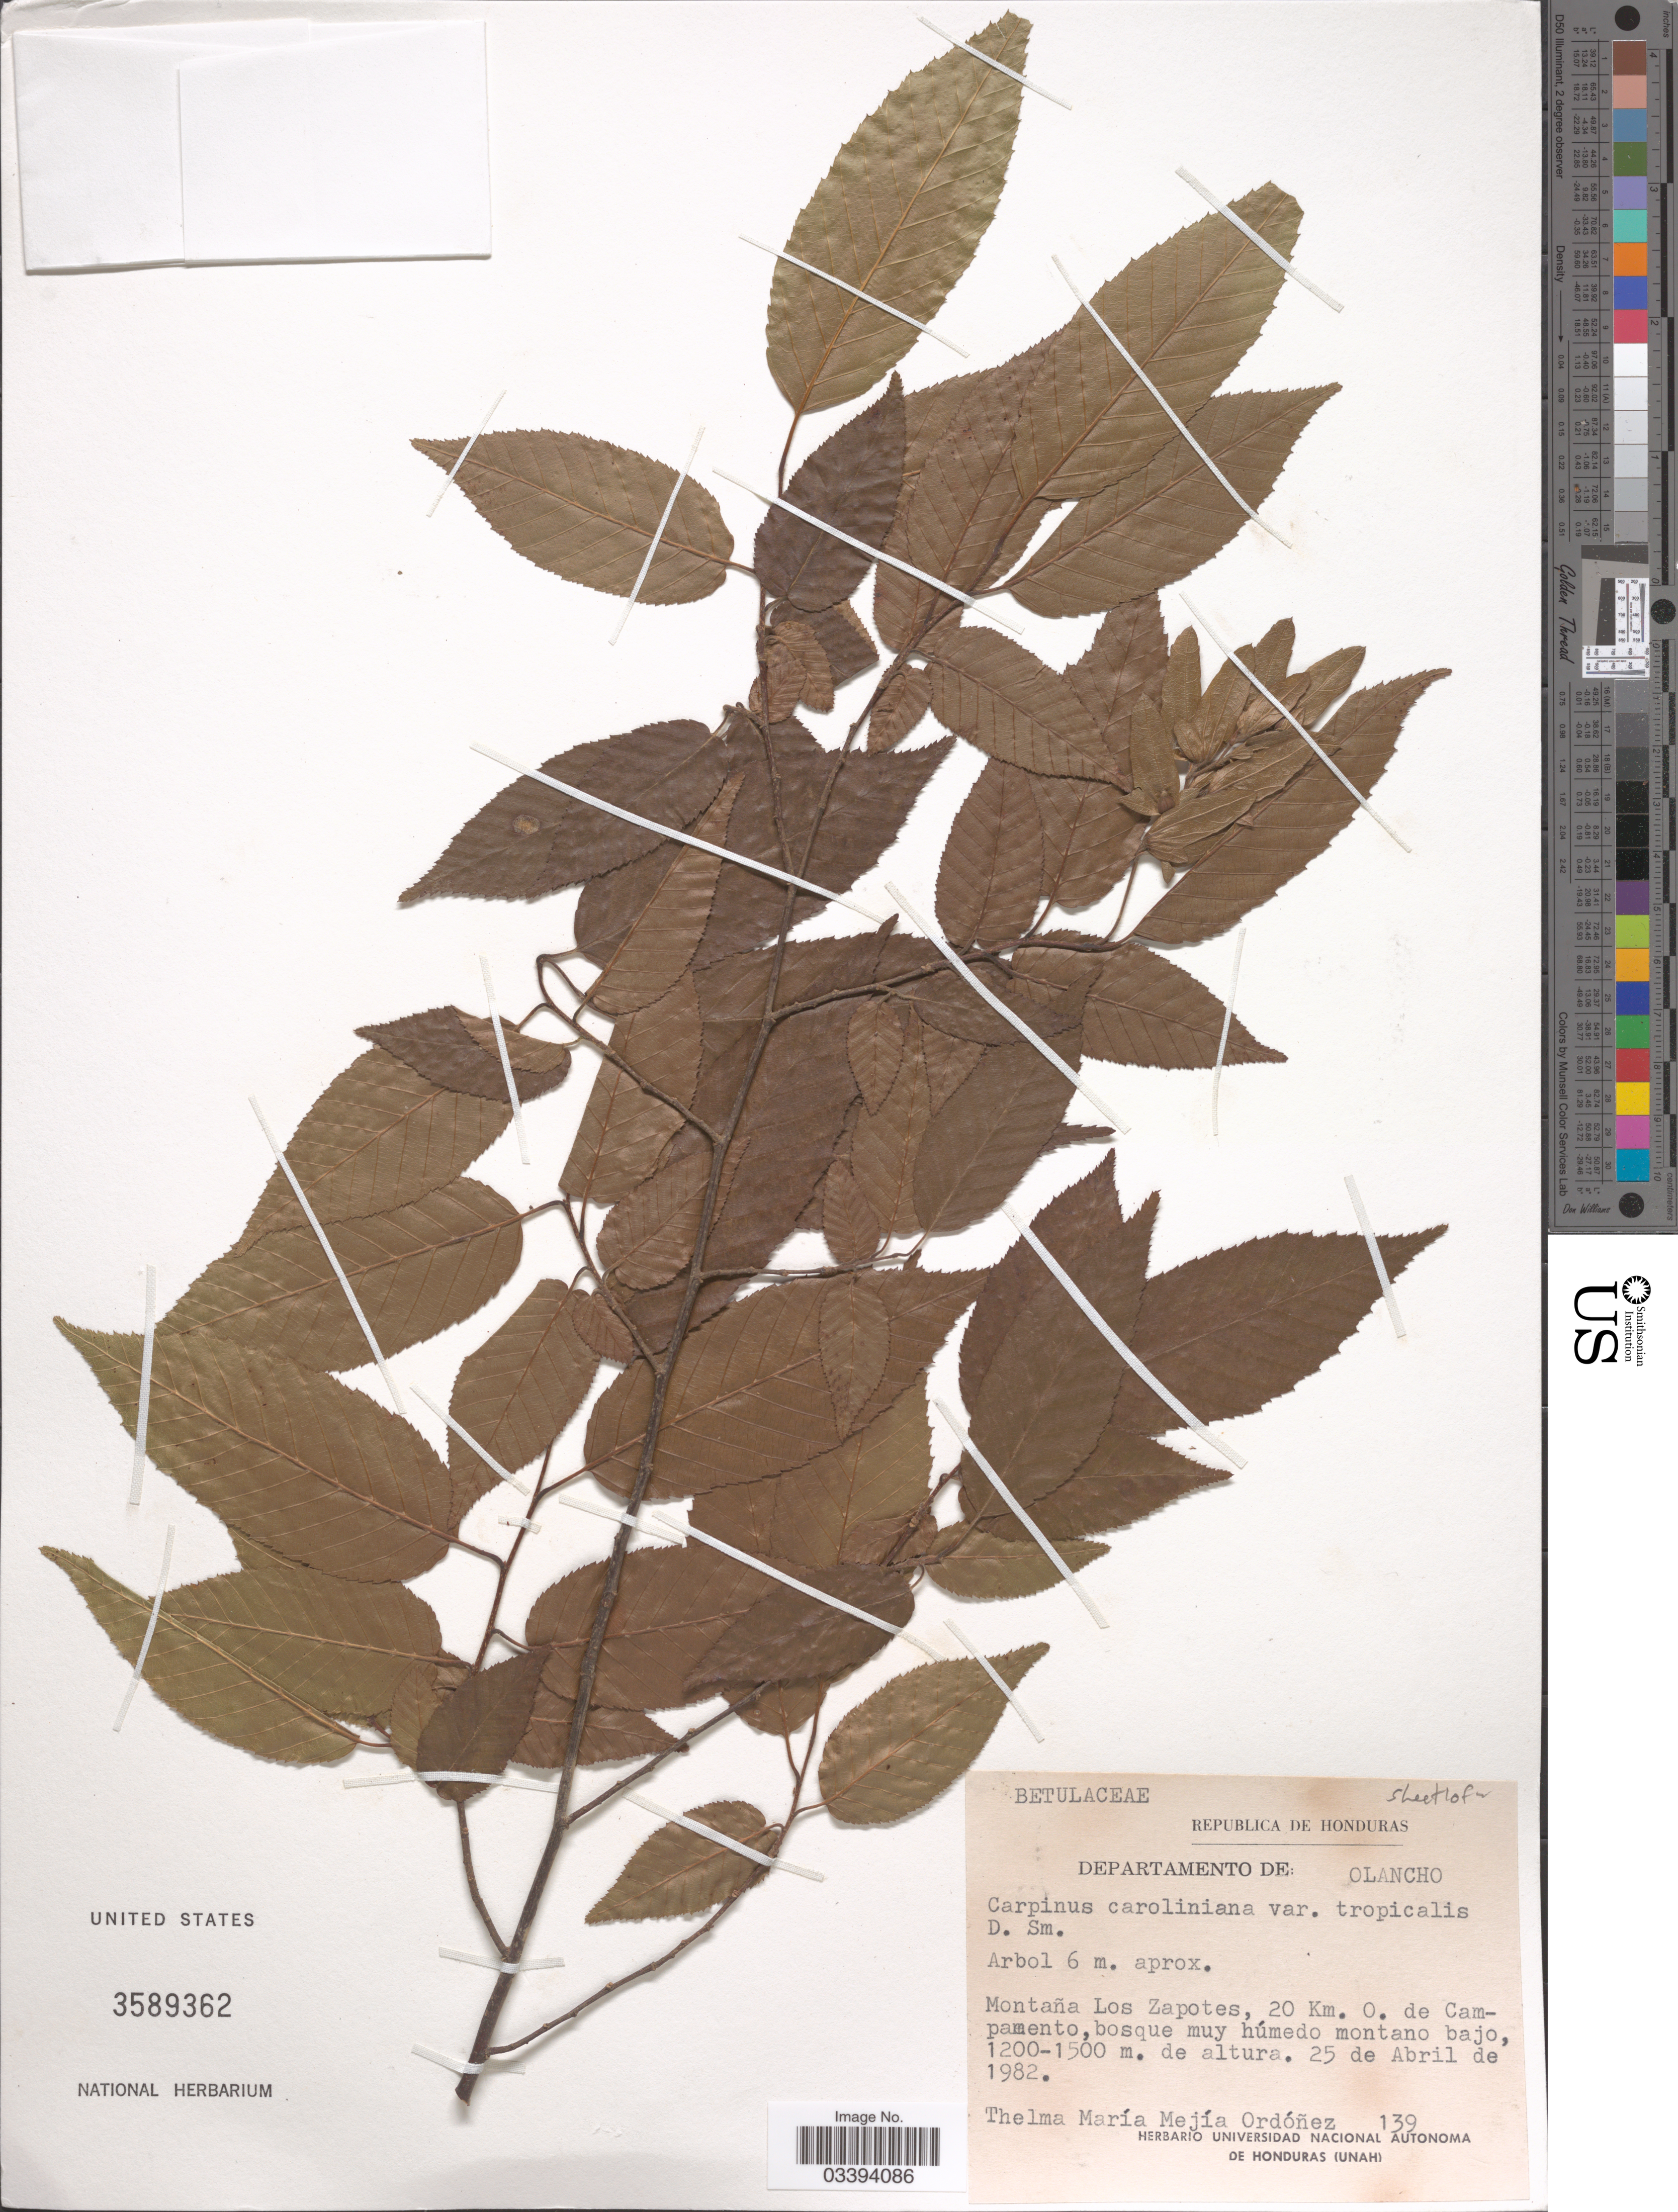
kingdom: Plantae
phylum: Tracheophyta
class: Magnoliopsida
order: Fagales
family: Betulaceae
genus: Carpinus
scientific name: Carpinus tropicalis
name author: (Donn. Sm.) Lundell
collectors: T. Mejía Ordóñez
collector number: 139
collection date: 1982-04-25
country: Honduras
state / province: Olancho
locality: Departamento de: Olancho. Montaña Los Zapotes, 20 Km. O. de Campamento, bosque muy húmedo montano bajo.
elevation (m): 1200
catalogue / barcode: US 3589362